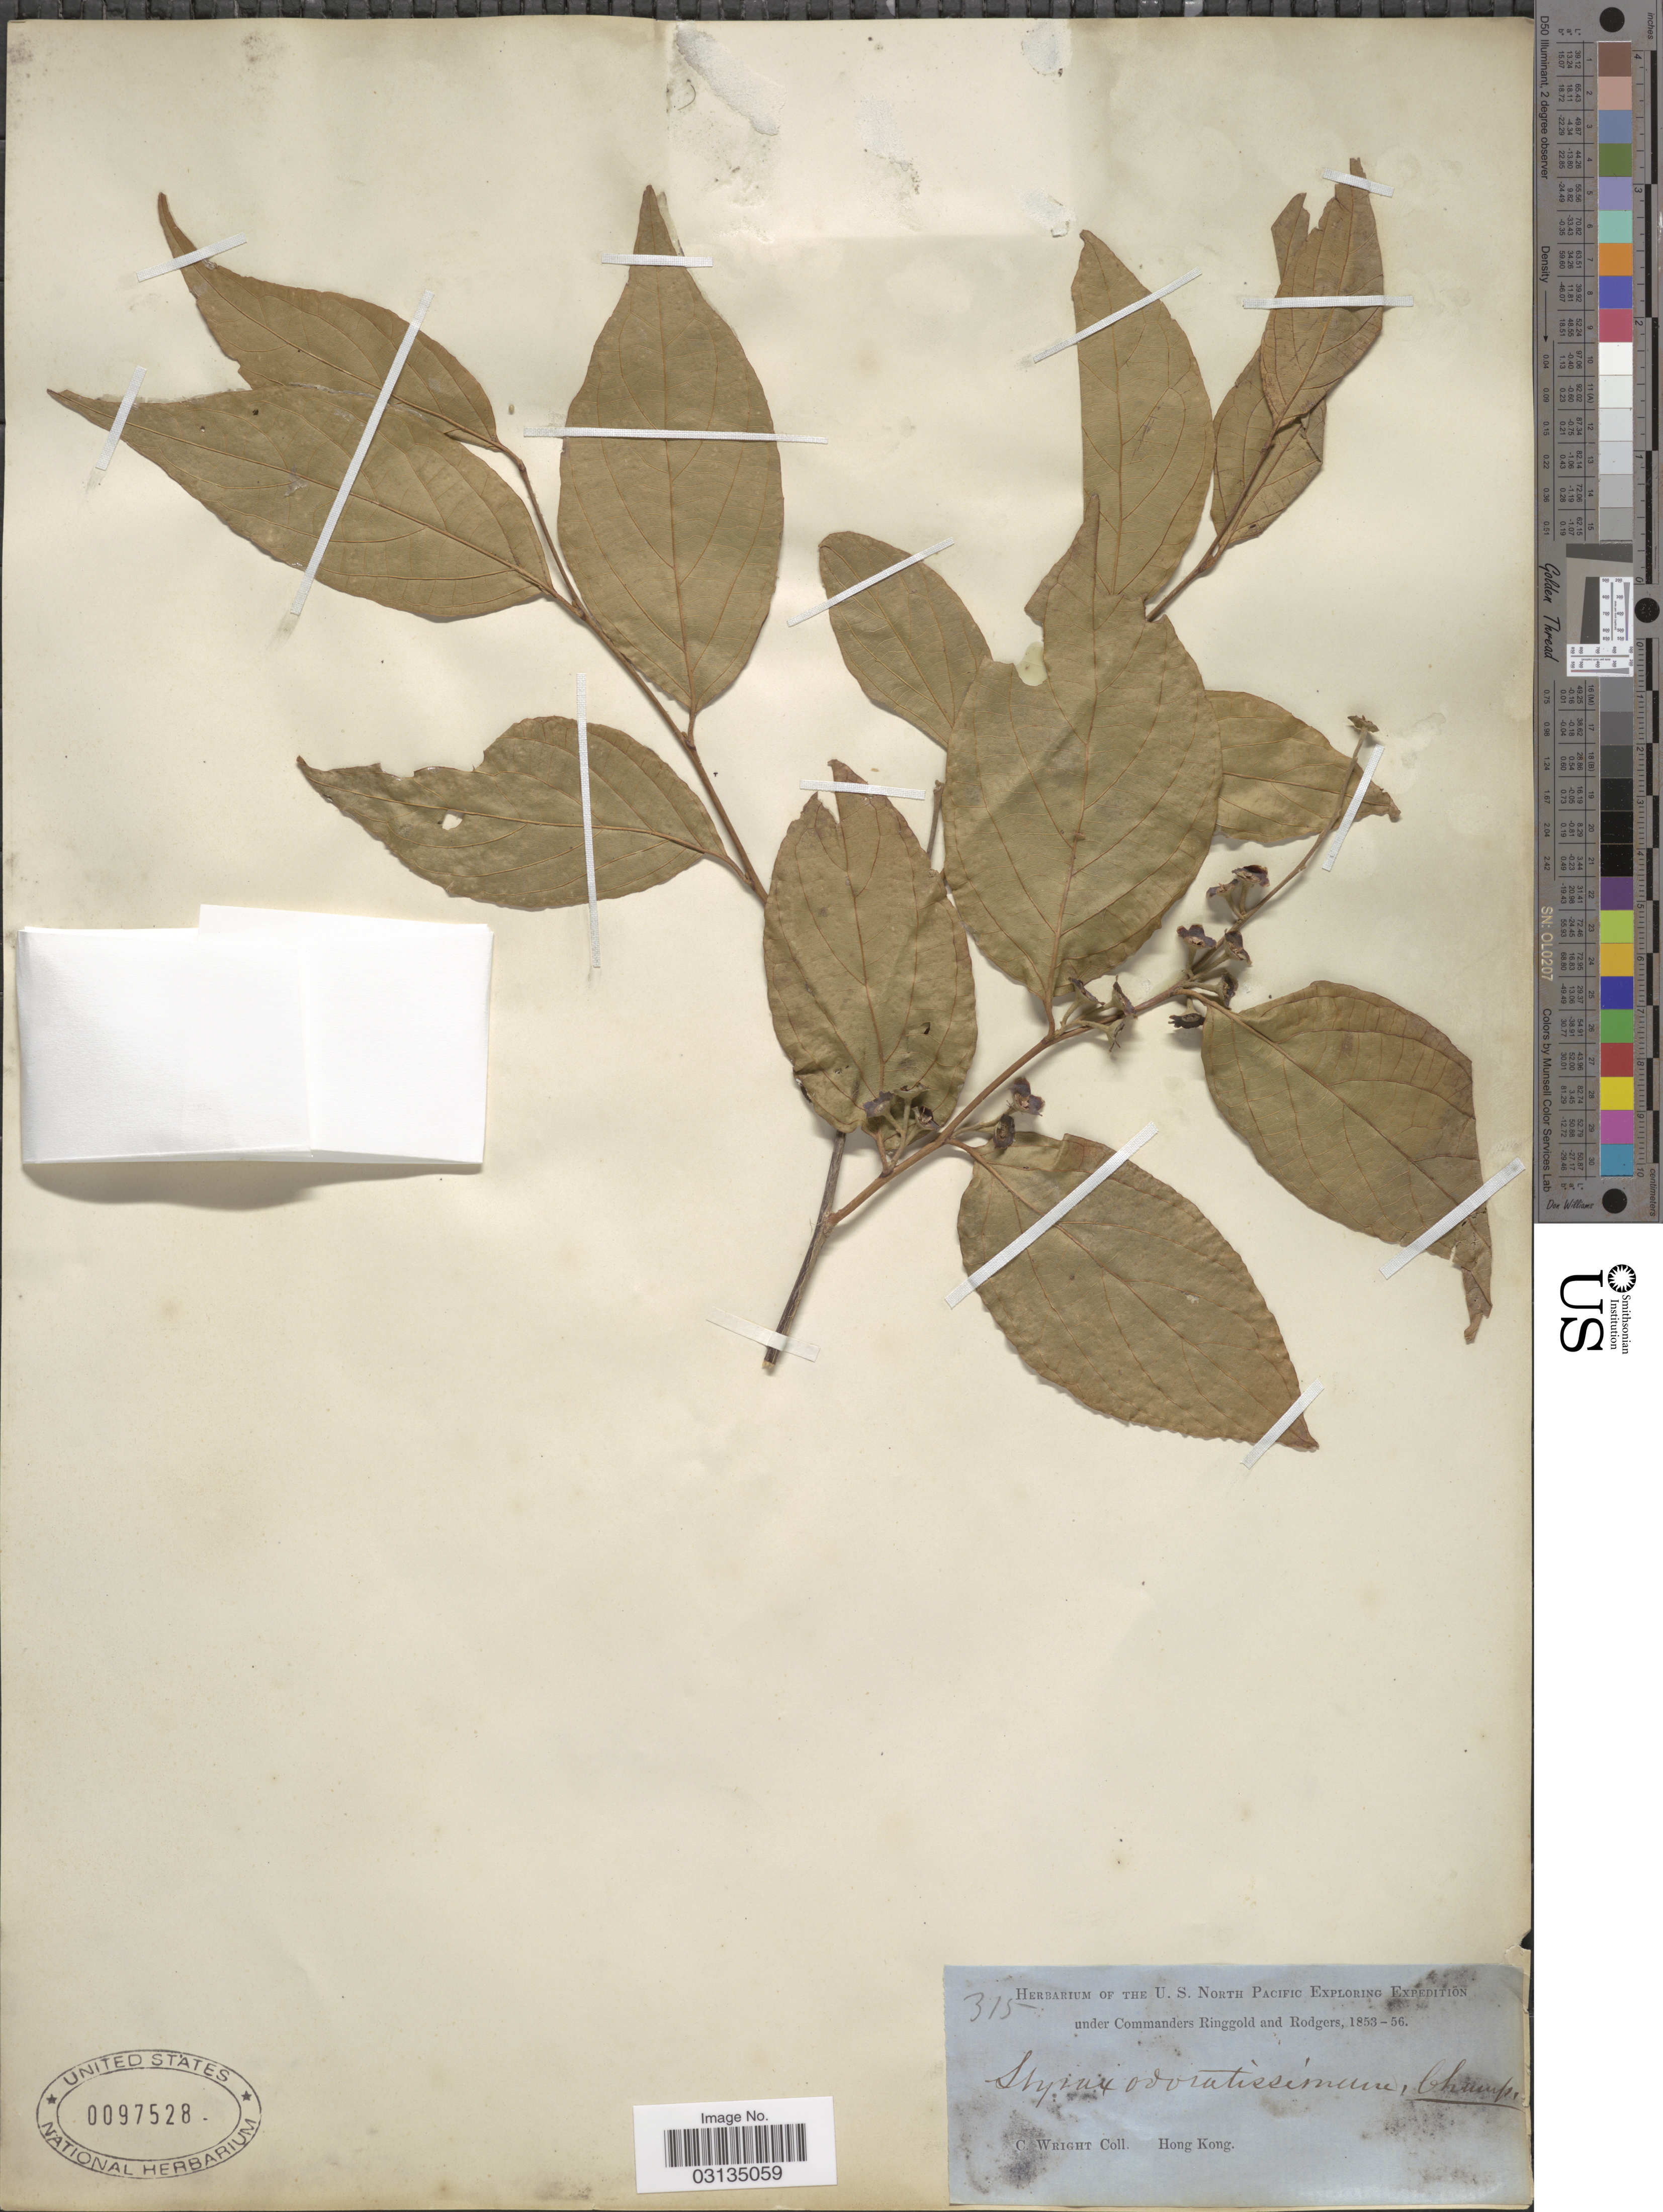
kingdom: Plantae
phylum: Tracheophyta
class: Magnoliopsida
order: Ericales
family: Styracaceae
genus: Styrax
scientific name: Styrax odoratissimus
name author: Champ. ex Benth.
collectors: C. Wright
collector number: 315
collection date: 1853/1856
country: China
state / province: Hong Kong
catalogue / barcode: US 97528